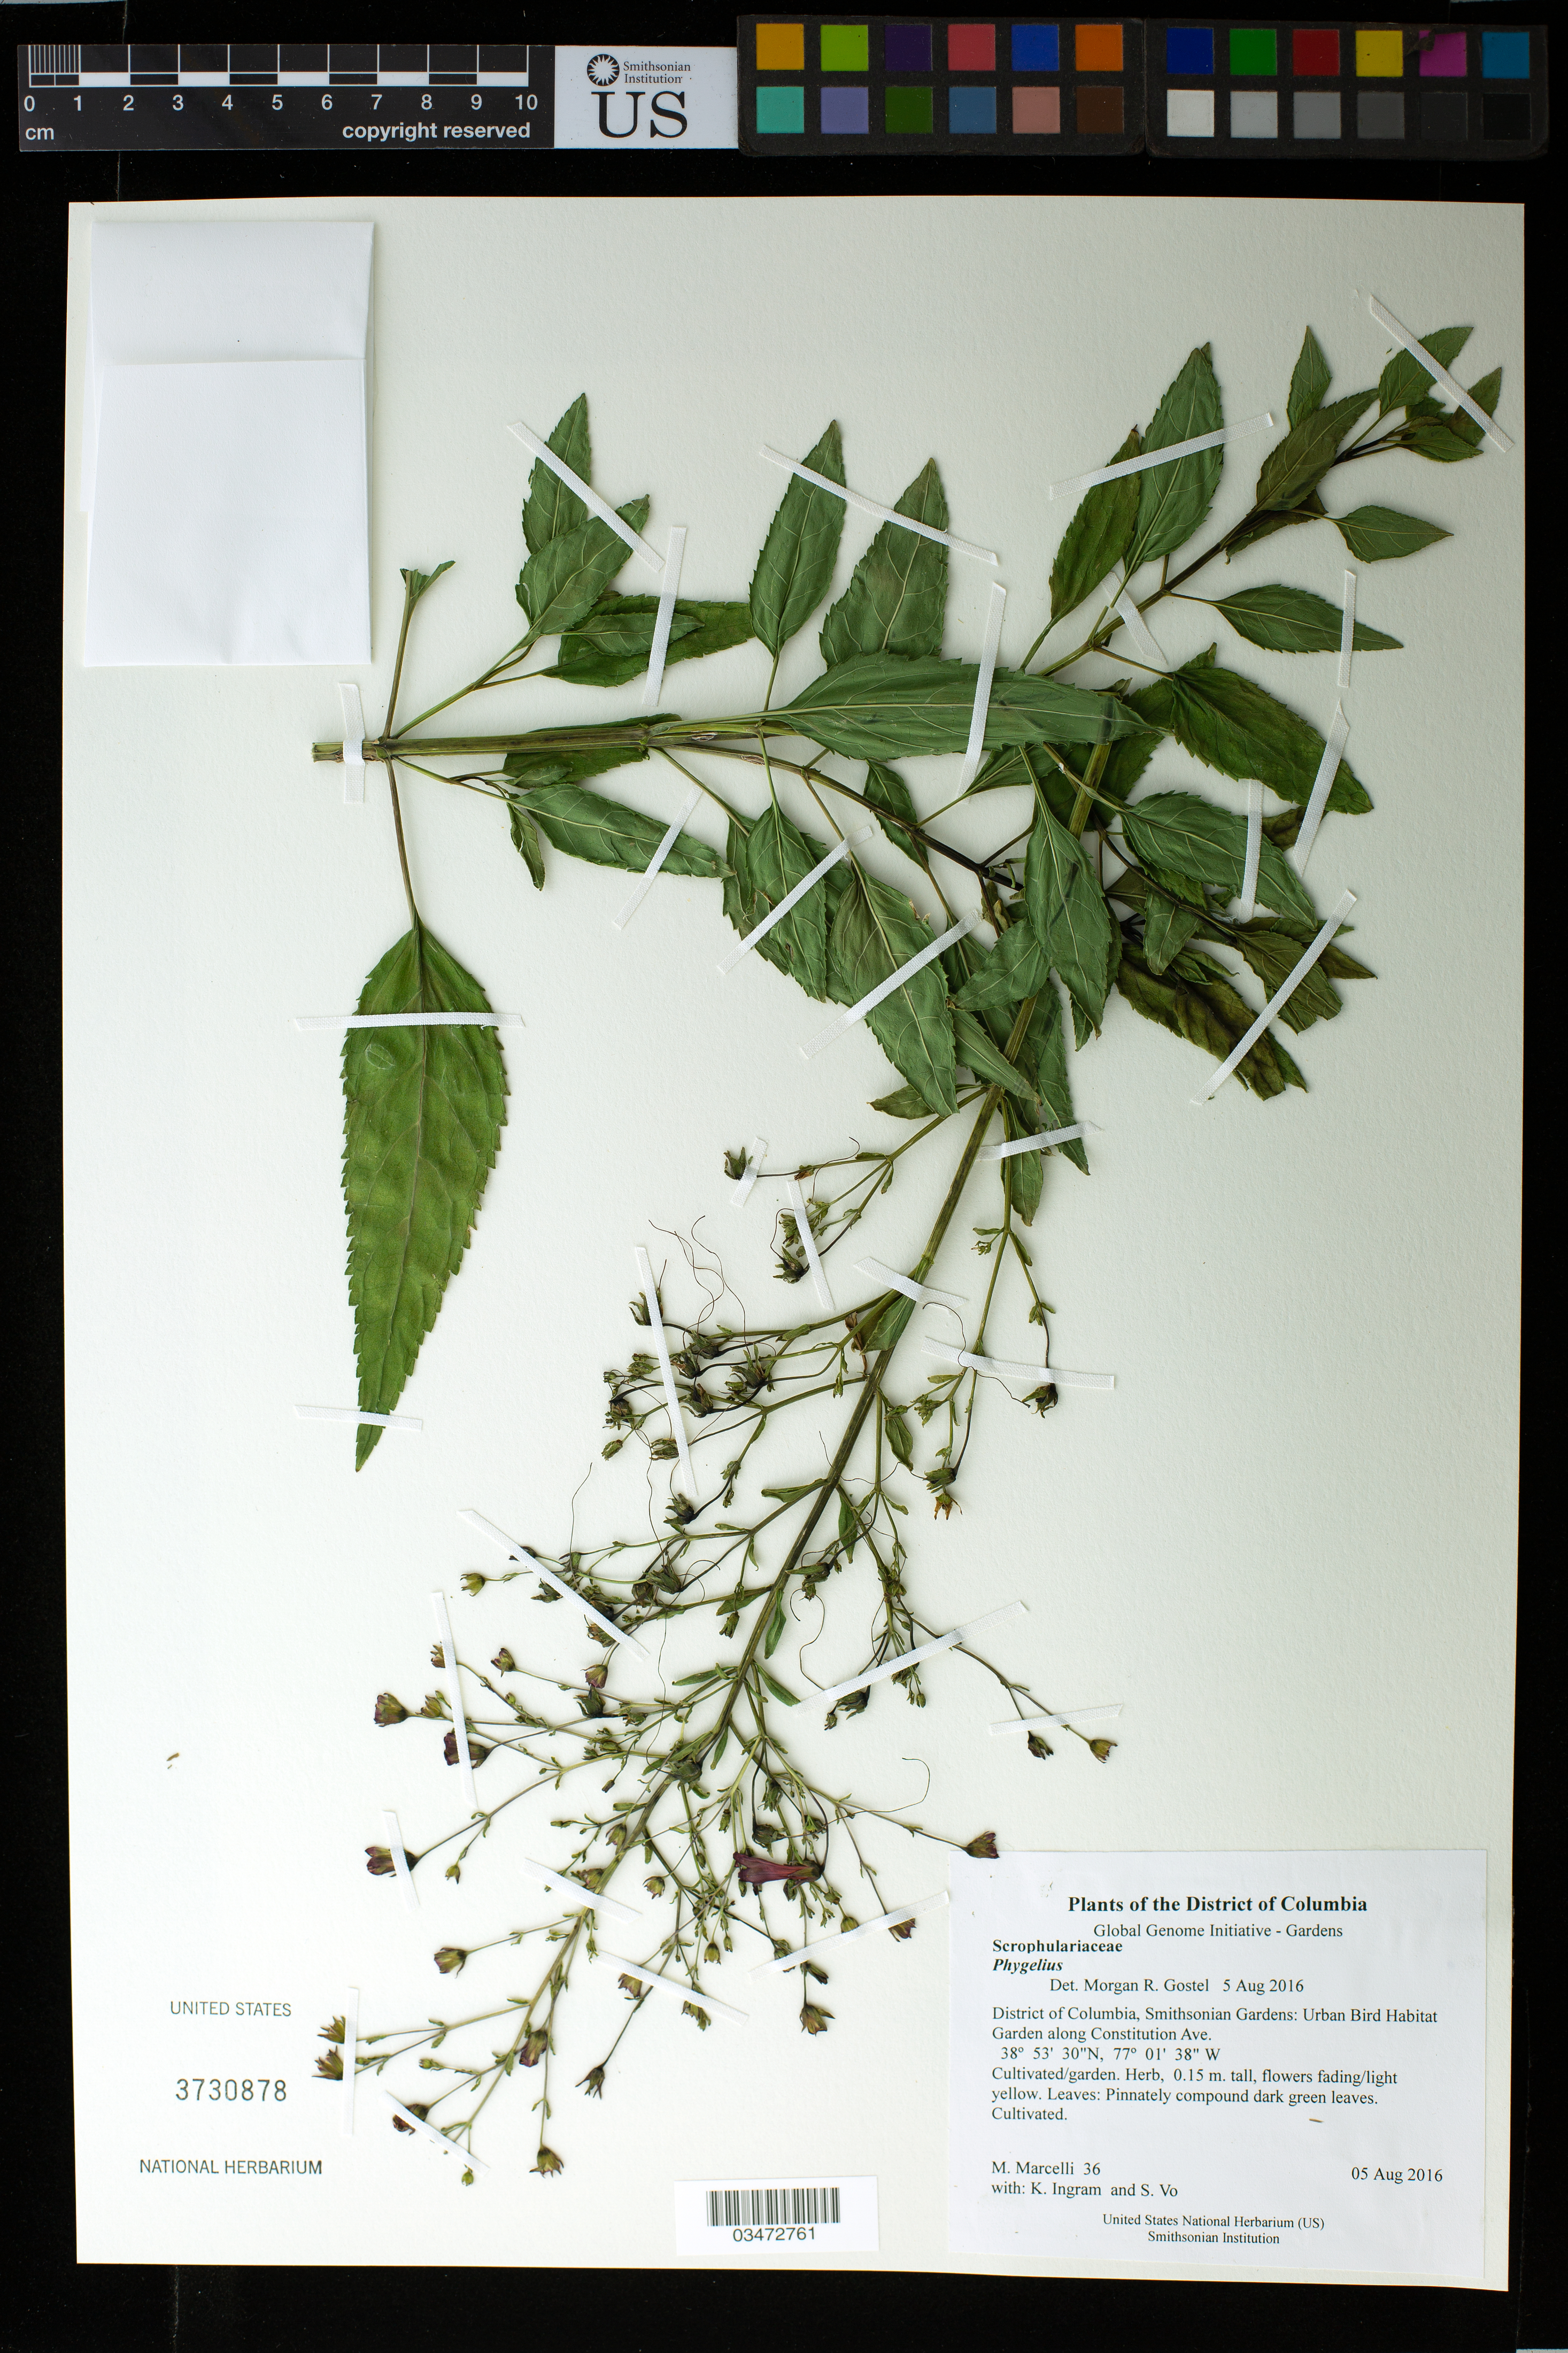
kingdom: Plantae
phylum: Tracheophyta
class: Magnoliopsida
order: Lamiales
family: Scrophulariaceae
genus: Phygelius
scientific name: Phygelius 'Cape Fuchsia'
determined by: Gostel, Morgan R., (BRIT), Botanical Research Institute of Texas (UNITED STATES)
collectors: M. Marcelli, K. S. Ingram & S. Vo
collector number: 36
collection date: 2016-08-05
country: United States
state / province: District of Columbia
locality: Smithsonian Gardens: Urban Bird Habitat Garden along Constitution Ave.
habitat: Cultivated/garden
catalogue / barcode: US 3730878